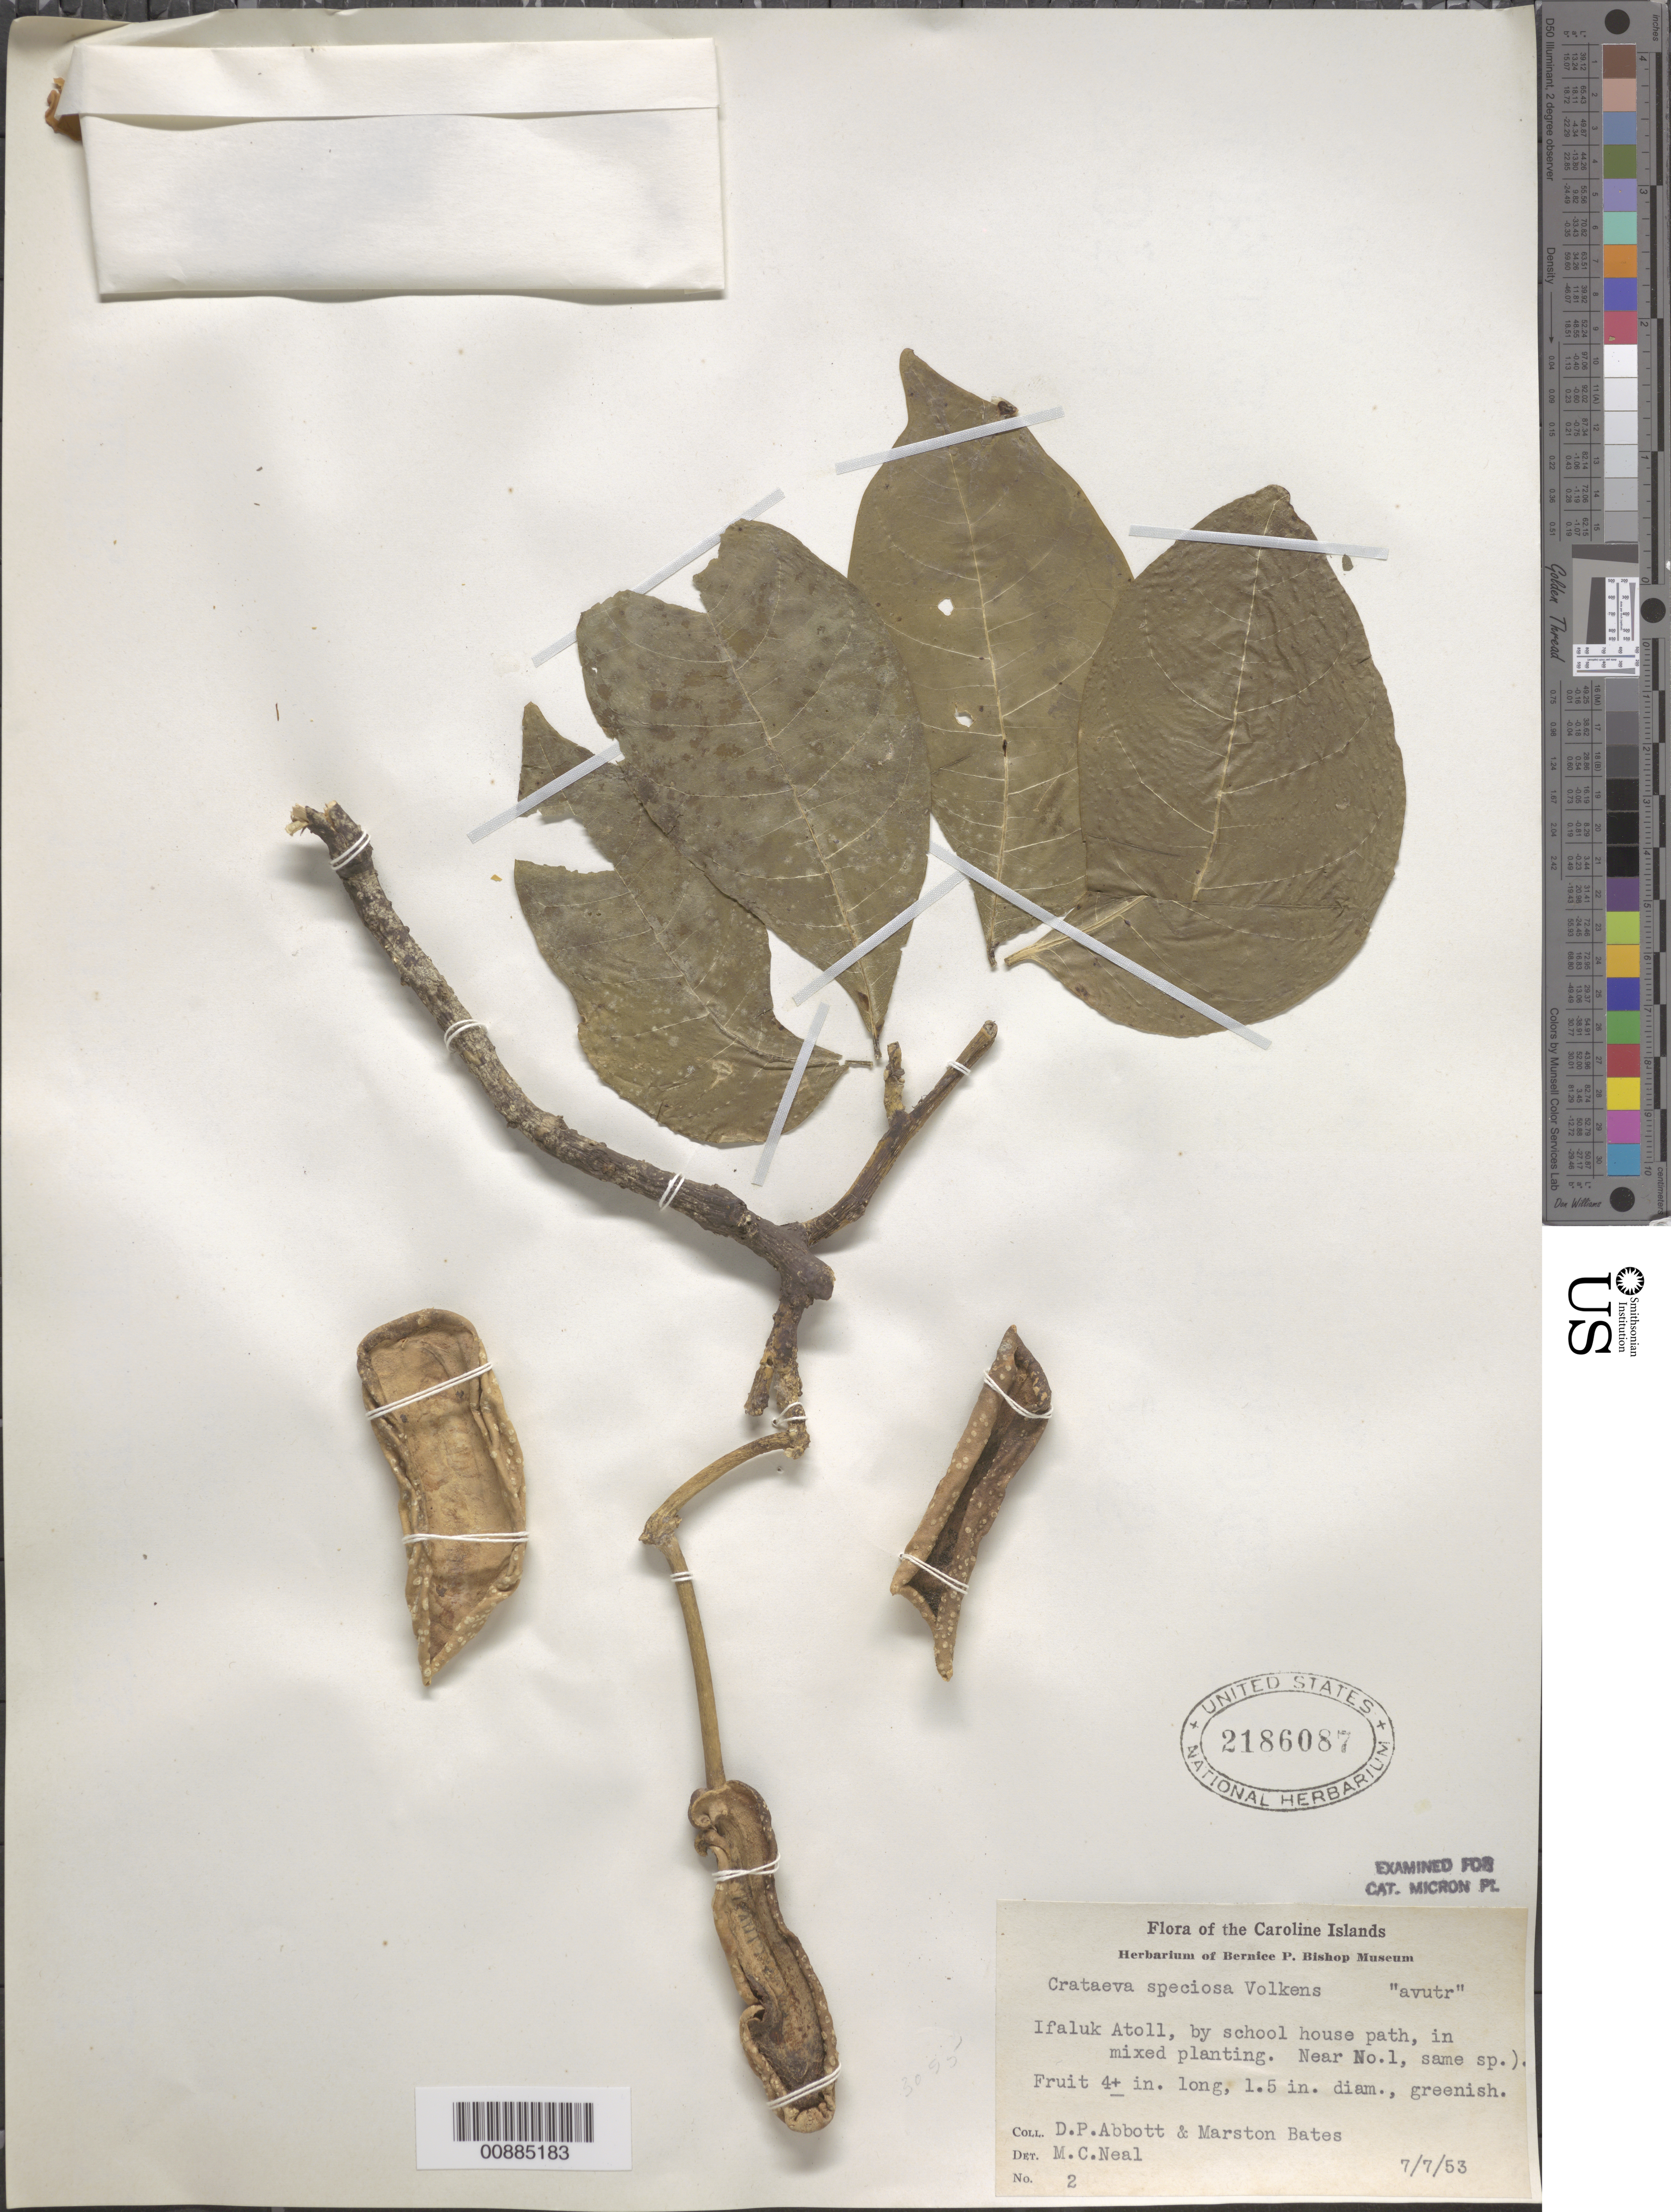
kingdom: Plantae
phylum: Tracheophyta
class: Magnoliopsida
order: Brassicales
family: Capparaceae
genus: Crateva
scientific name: Crateva speciosa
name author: Volkens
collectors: D. P. Abbott & M. Bates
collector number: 2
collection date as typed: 07 Jul 1953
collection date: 1953-07-07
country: Micronesia, Federated States of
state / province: Yap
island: Ifalik (Ifaluk) Atoll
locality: Ifalik Islet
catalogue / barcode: US 2186087